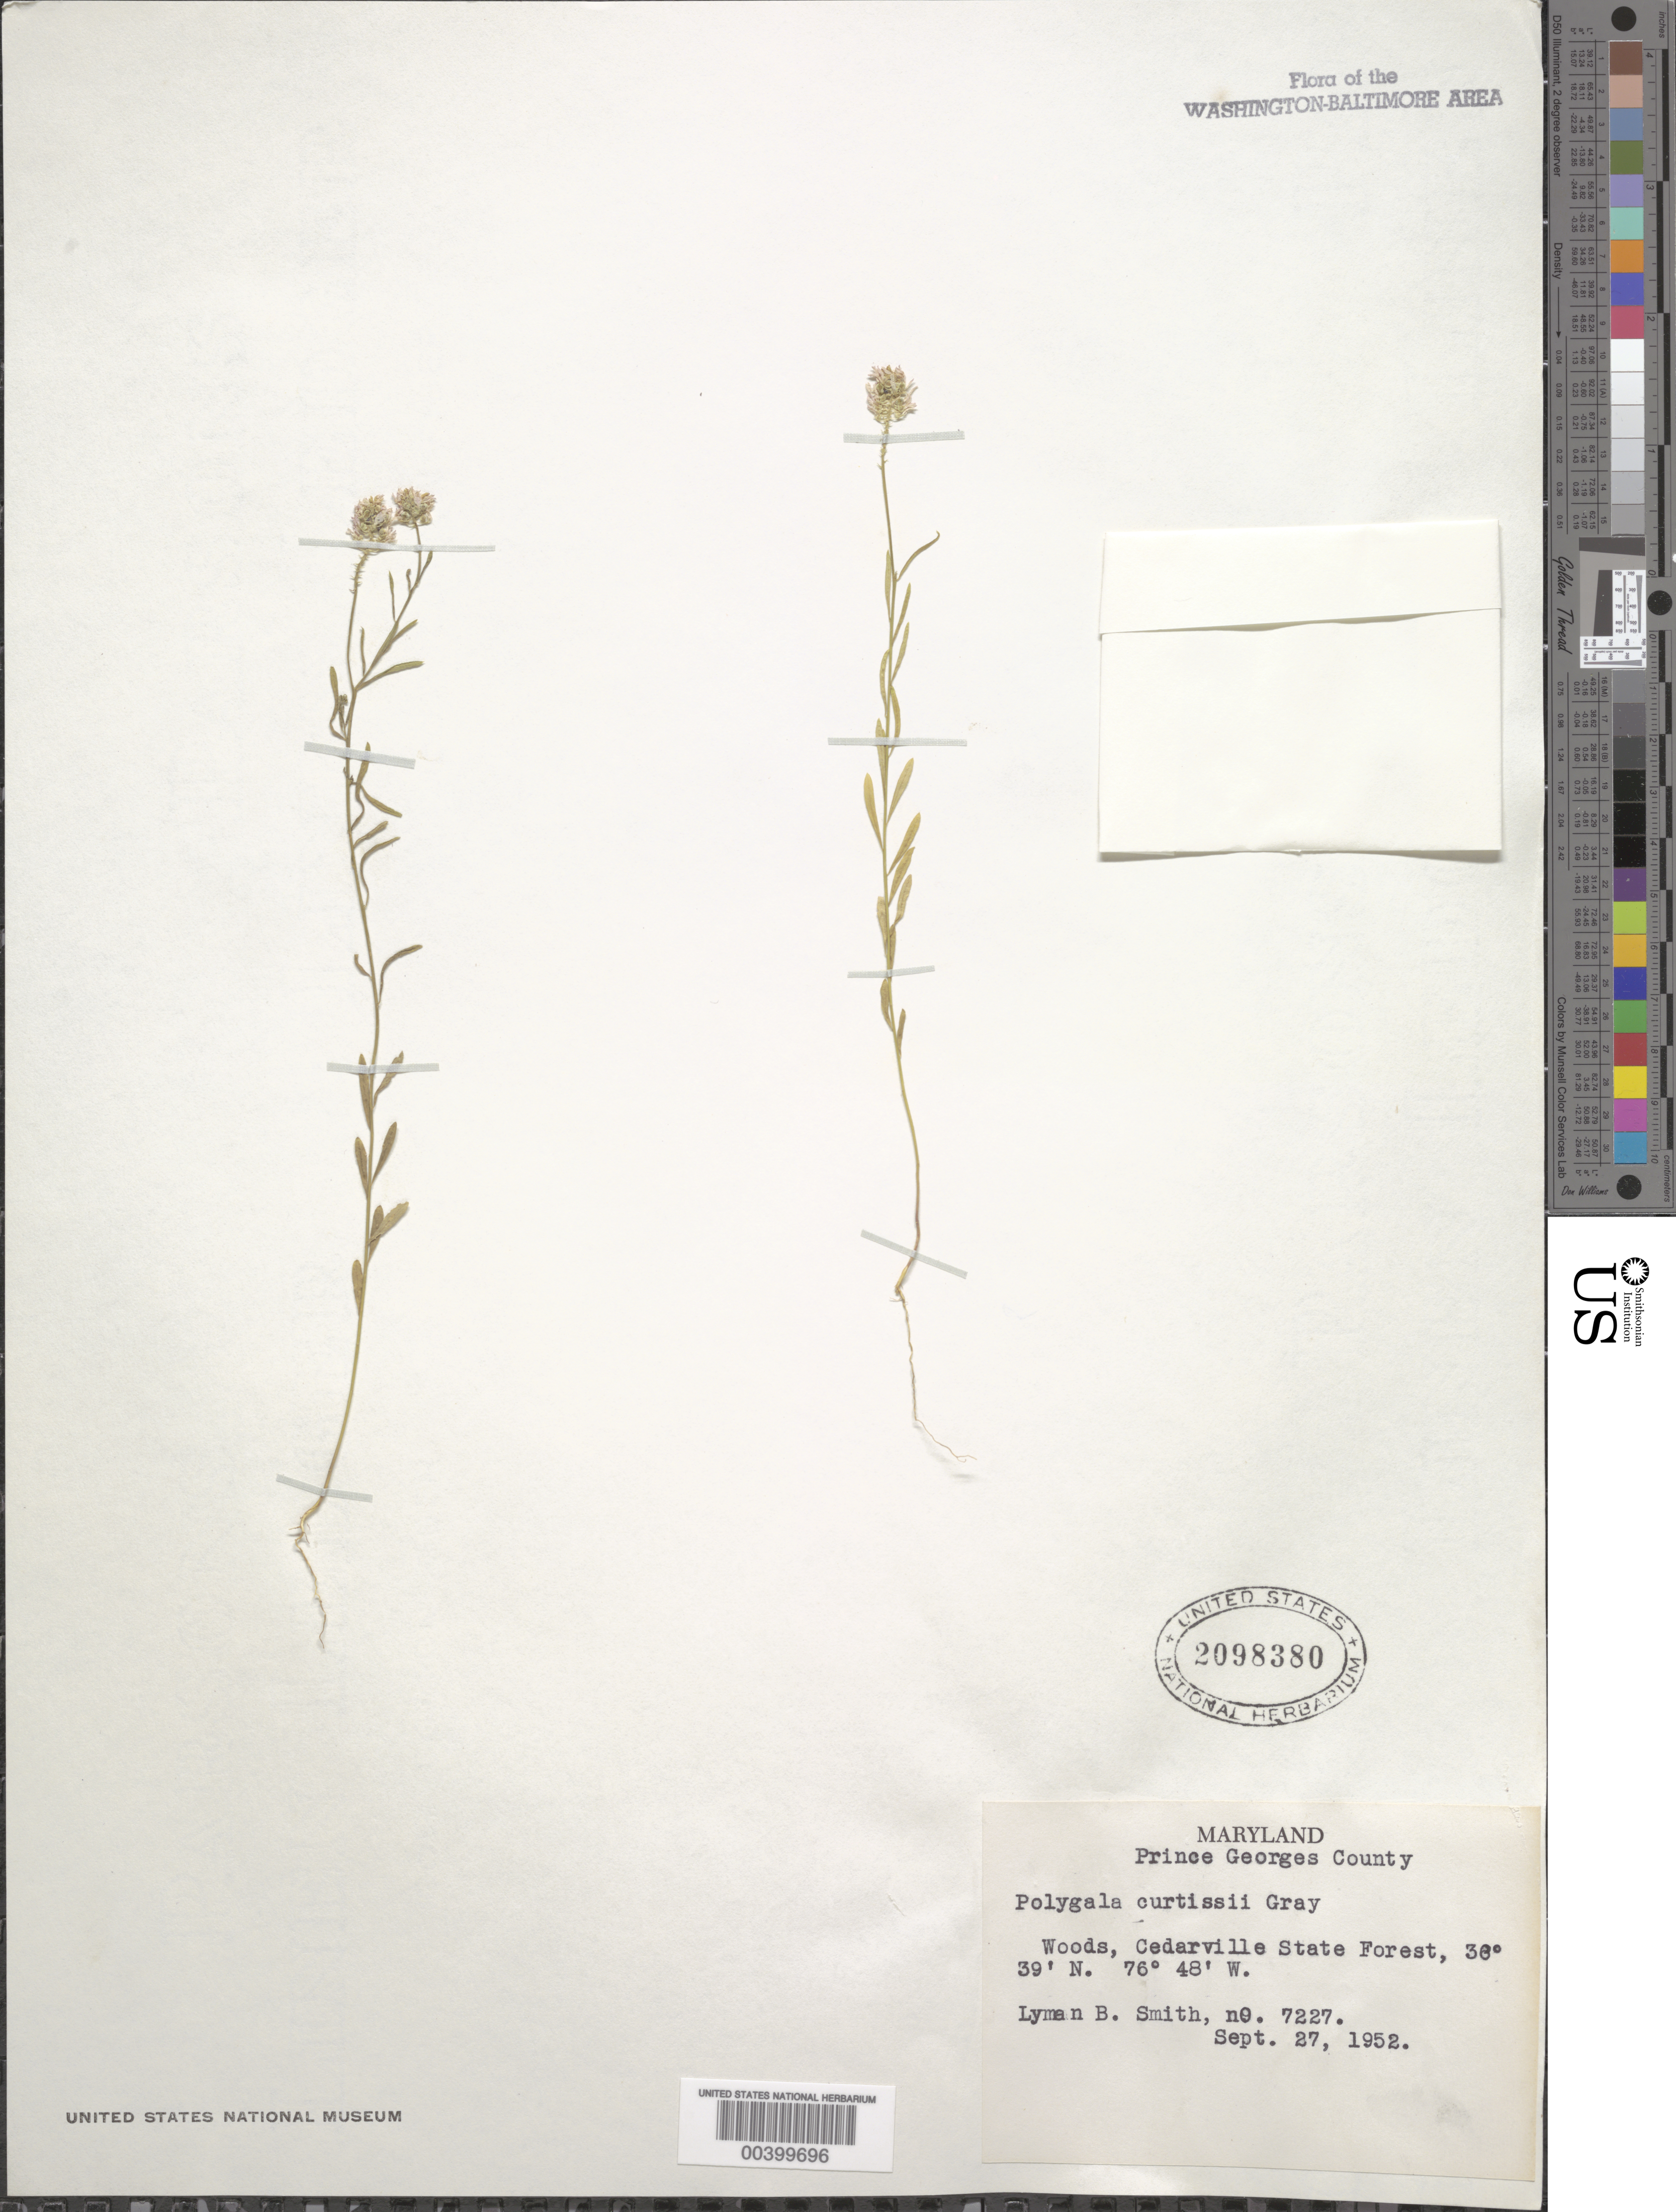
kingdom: Plantae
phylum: Tracheophyta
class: Magnoliopsida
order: Fabales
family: Polygalaceae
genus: Polygala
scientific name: Polygala curtissii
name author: A. Gray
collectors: L. Smith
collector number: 7227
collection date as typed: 27 Sep 1952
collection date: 1952-09-27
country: United States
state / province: Maryland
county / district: Prince George's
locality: Cedarville State Forest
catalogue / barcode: US 2098380